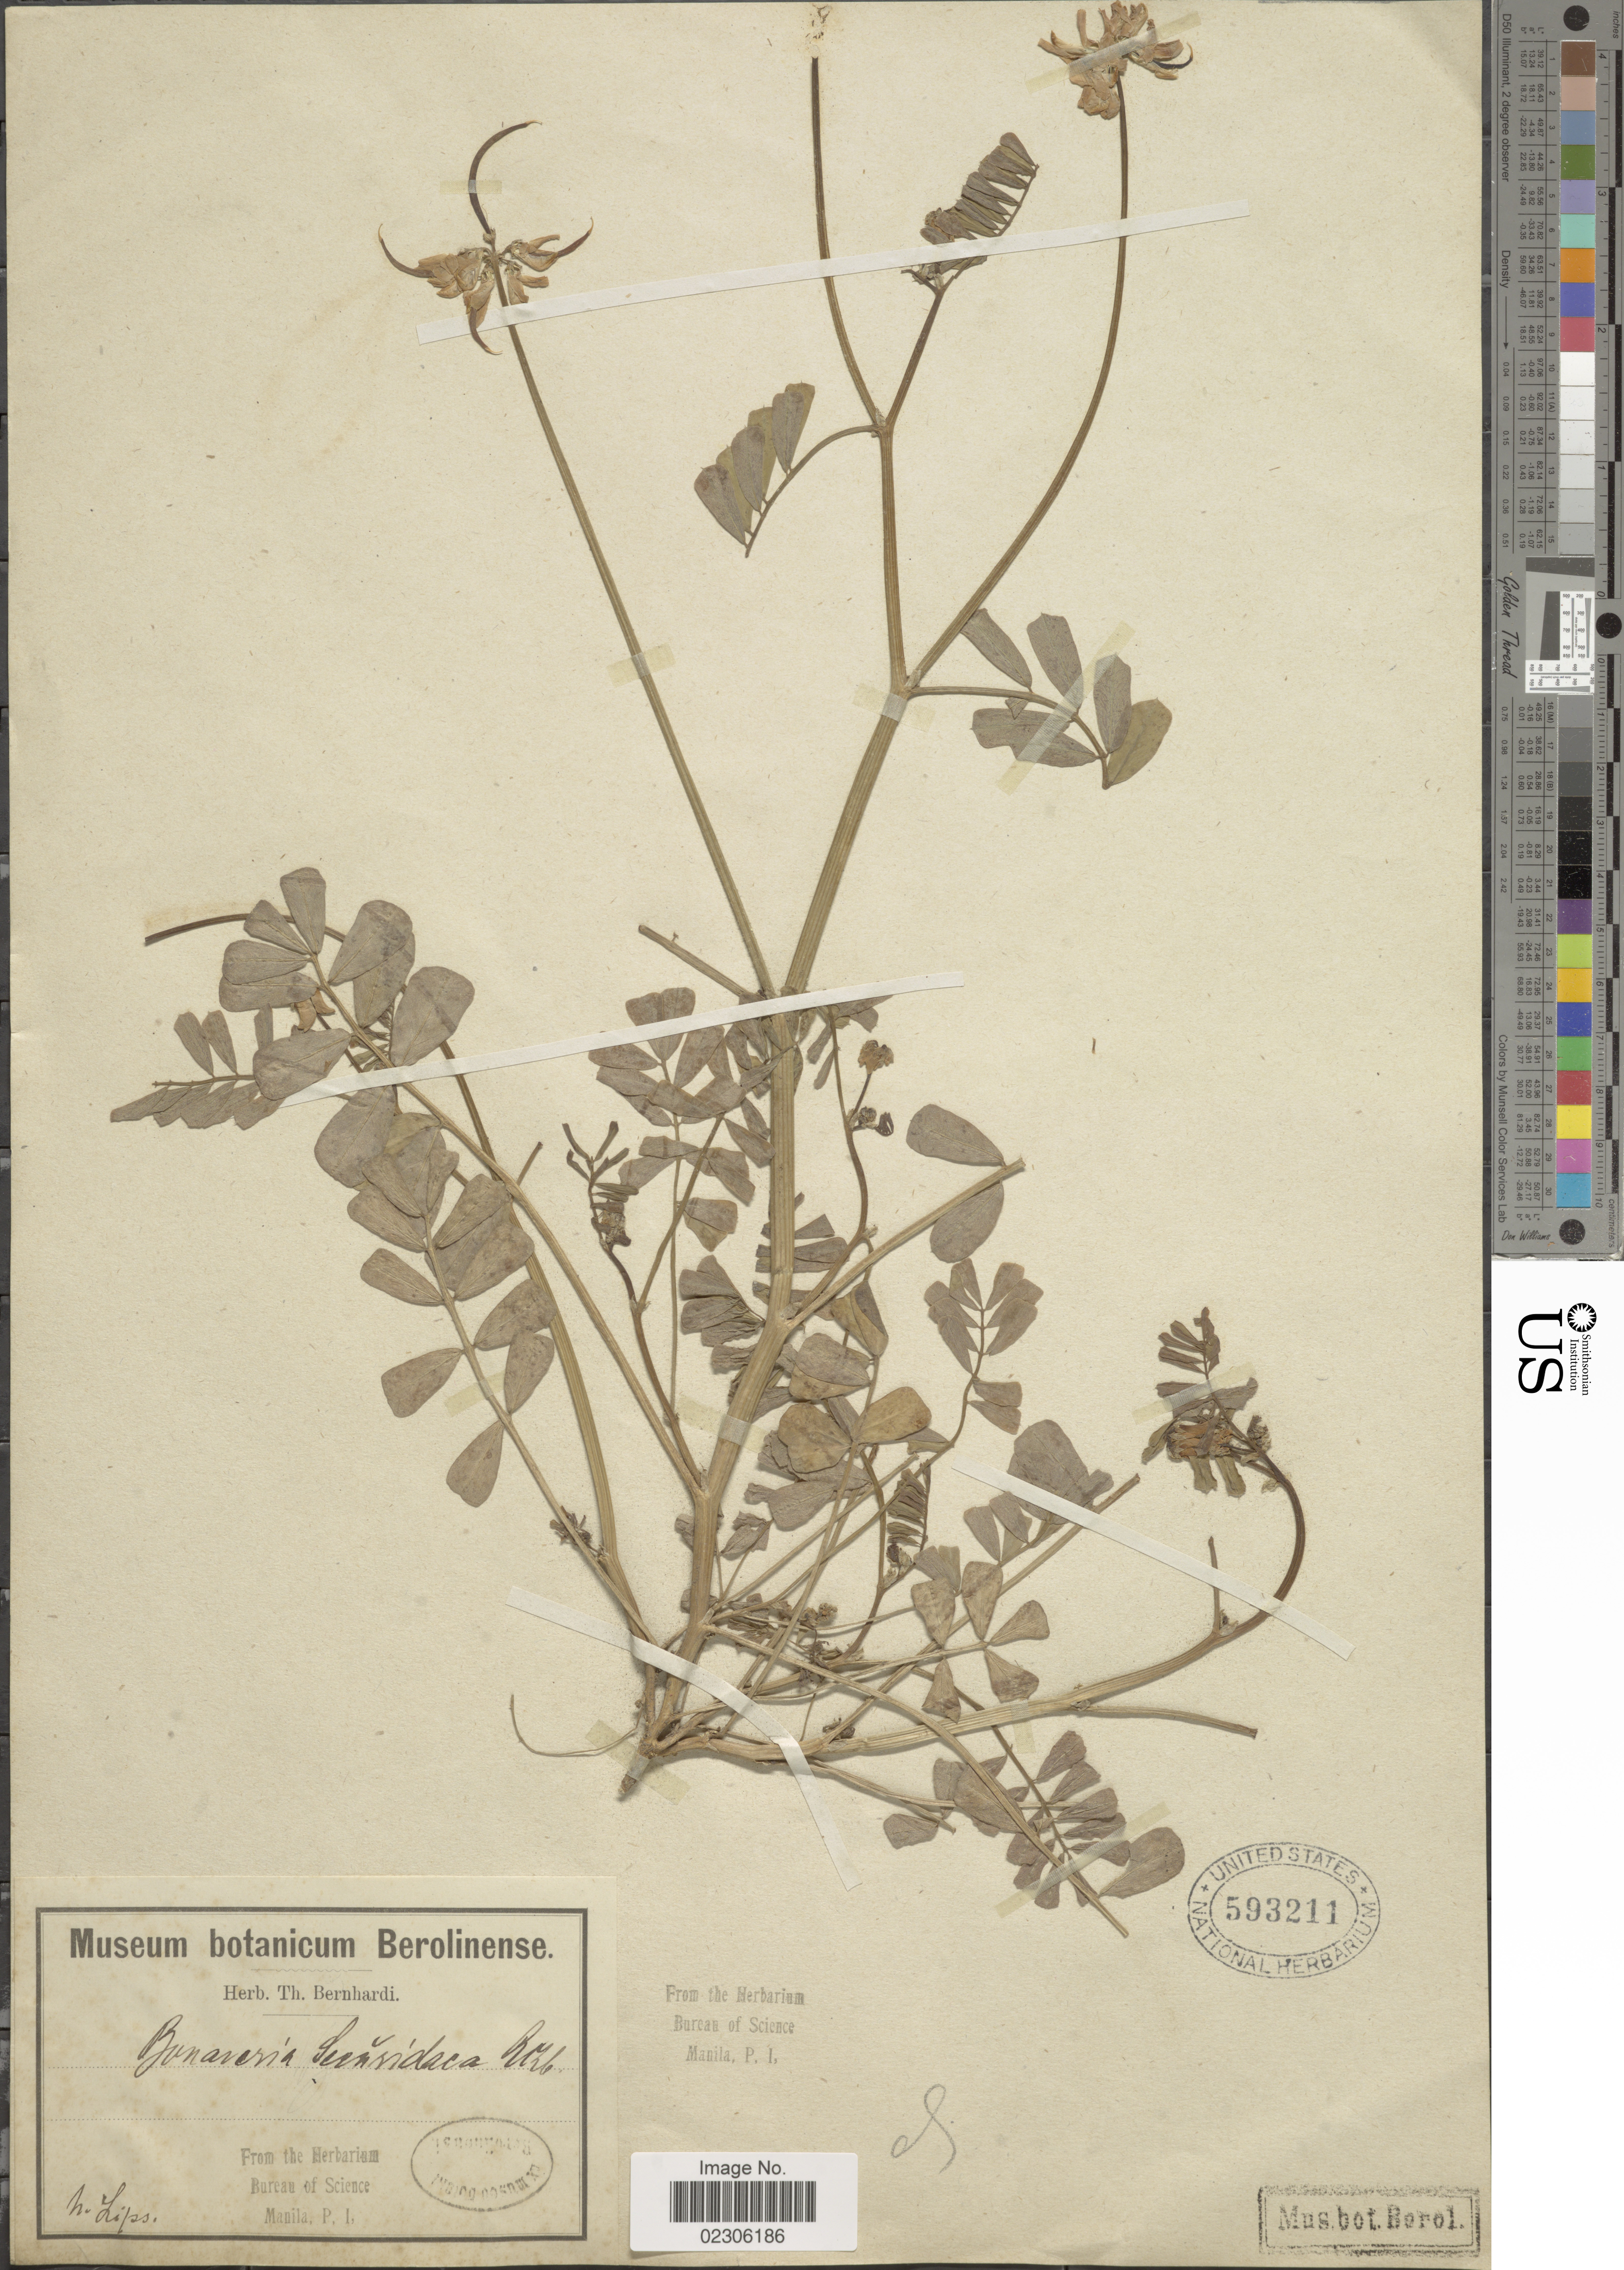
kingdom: Plantae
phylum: Tracheophyta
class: Magnoliopsida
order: Fabales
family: Fabaceae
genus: Securigera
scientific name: Securigera securidaca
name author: (L.) Degen & Dörfl.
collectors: ex herb. Bernhardi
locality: N. Lips [interpreted]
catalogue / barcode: US 593211